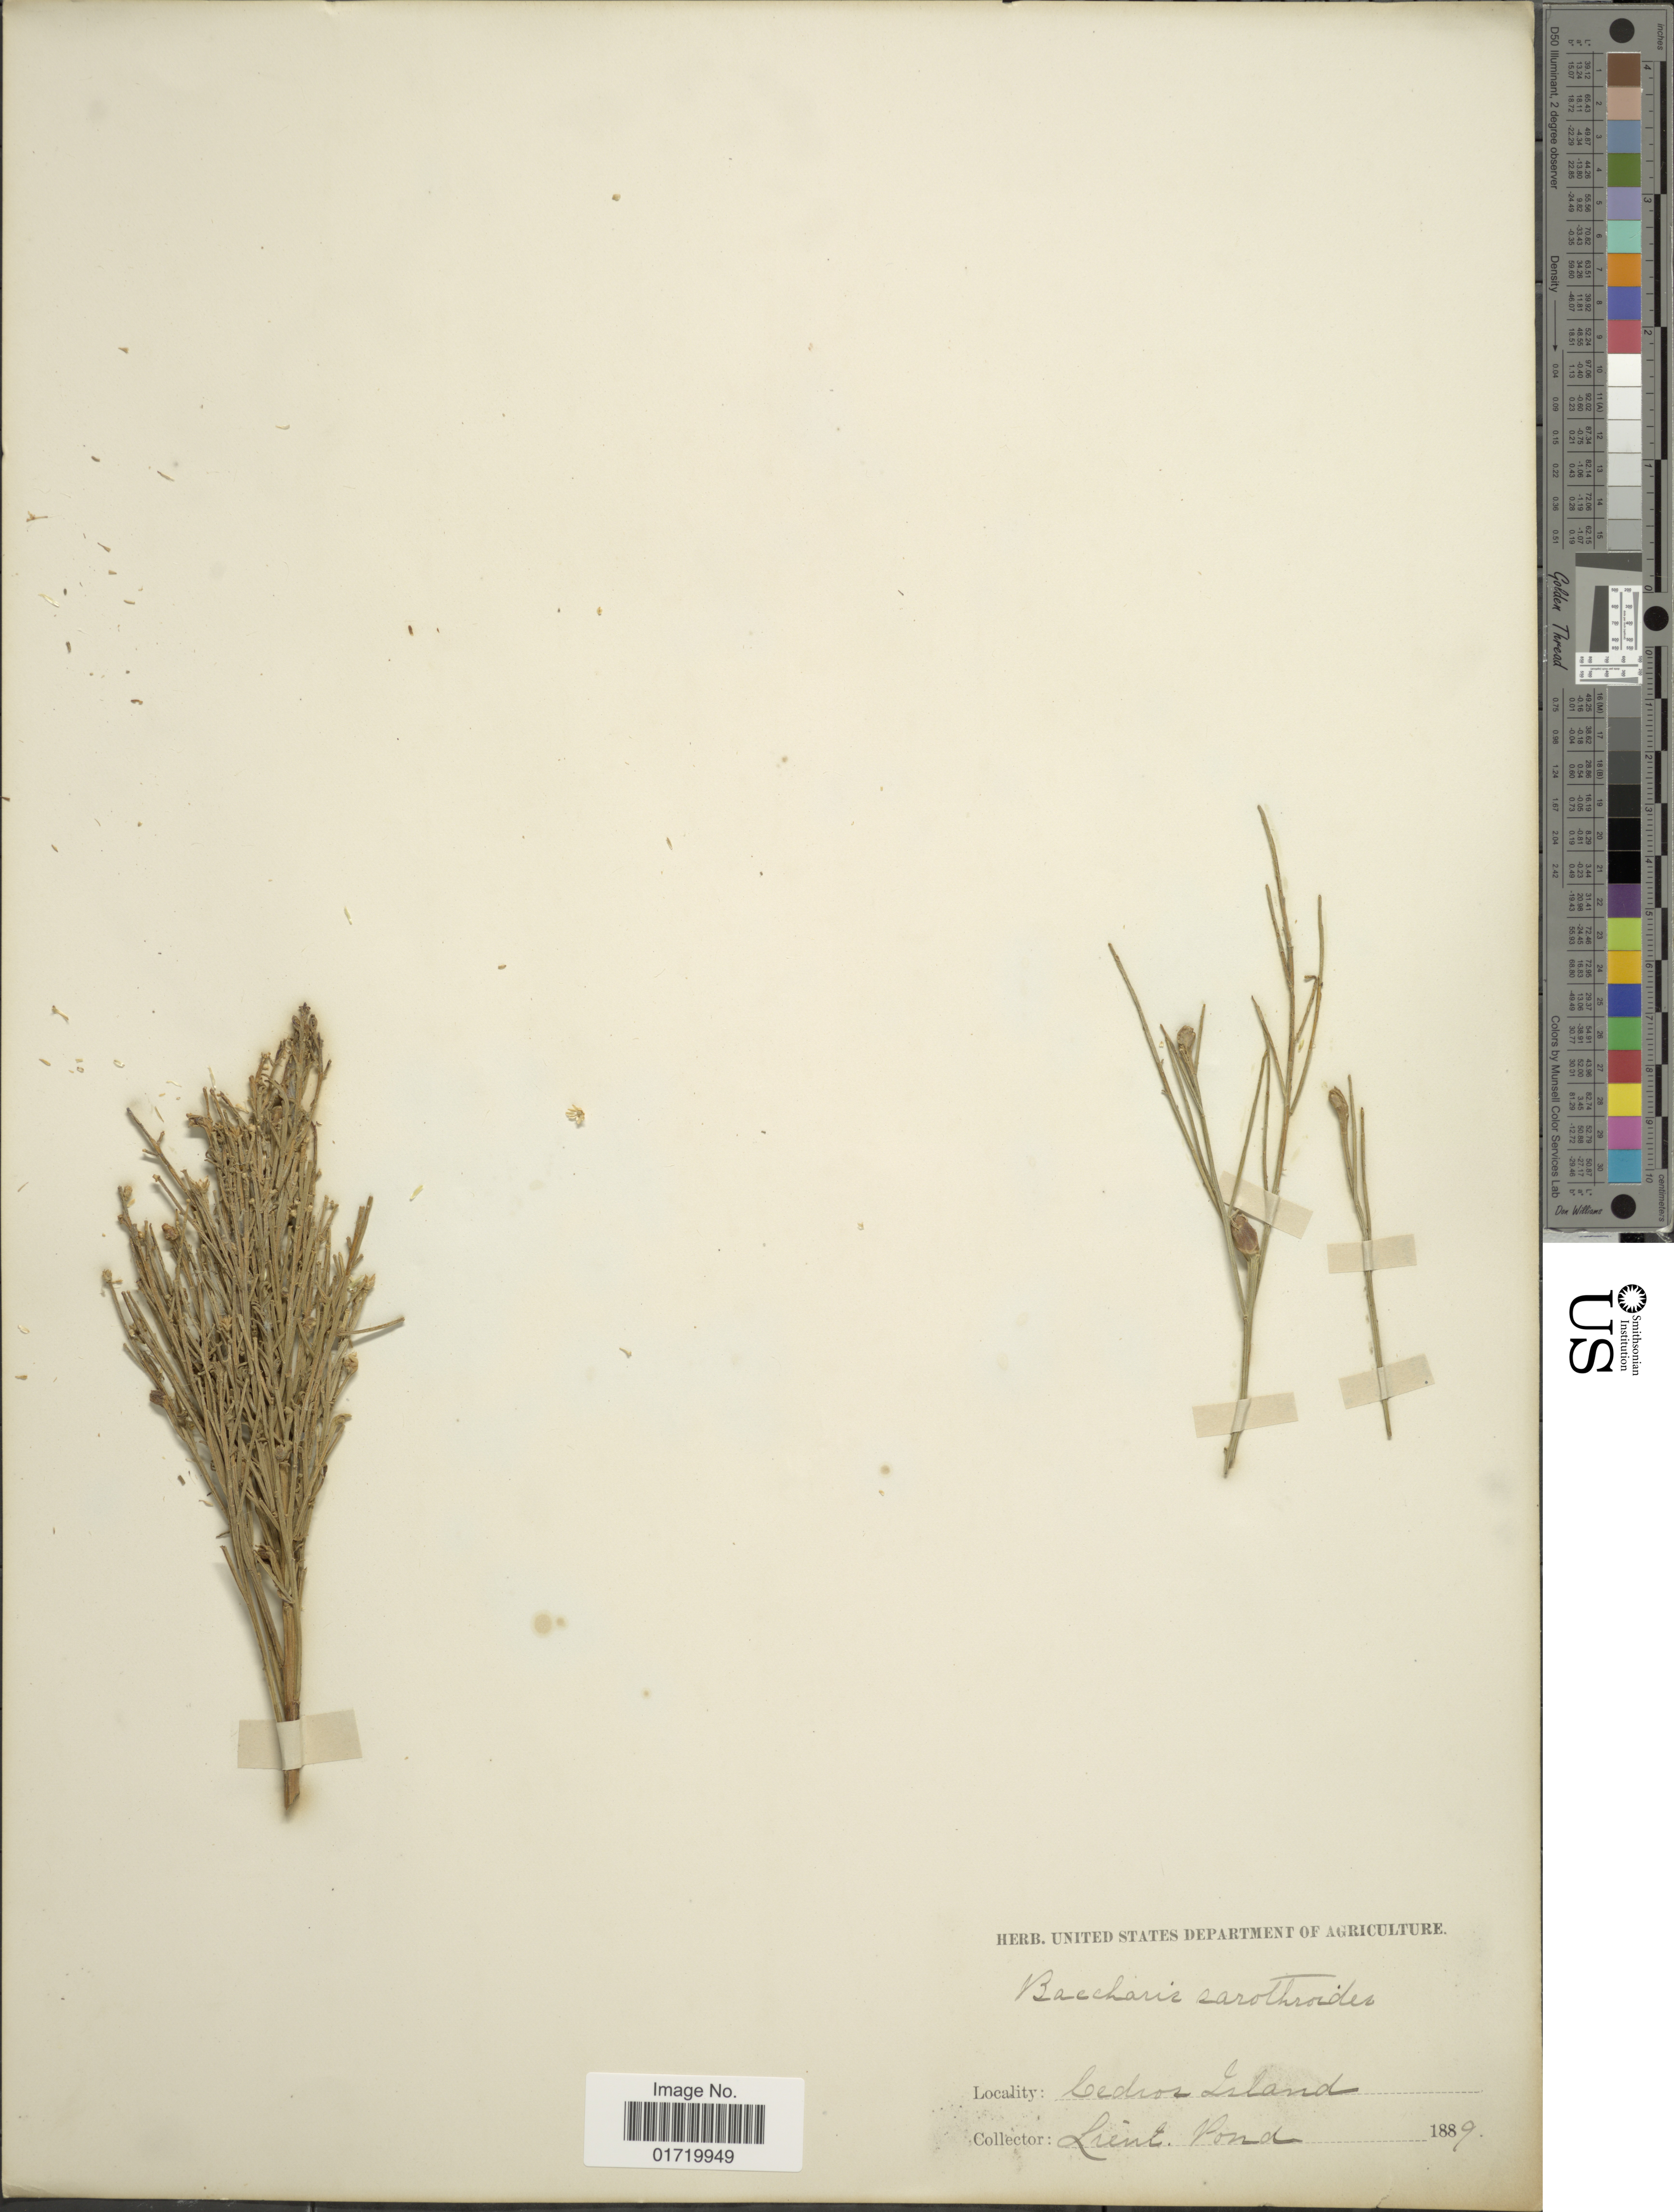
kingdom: Plantae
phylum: Tracheophyta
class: Magnoliopsida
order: Asterales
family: Asteraceae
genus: Baccharis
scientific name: Baccharis sarothroides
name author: A. Gray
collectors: C. Pond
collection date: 1889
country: Mexico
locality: Cedros Island